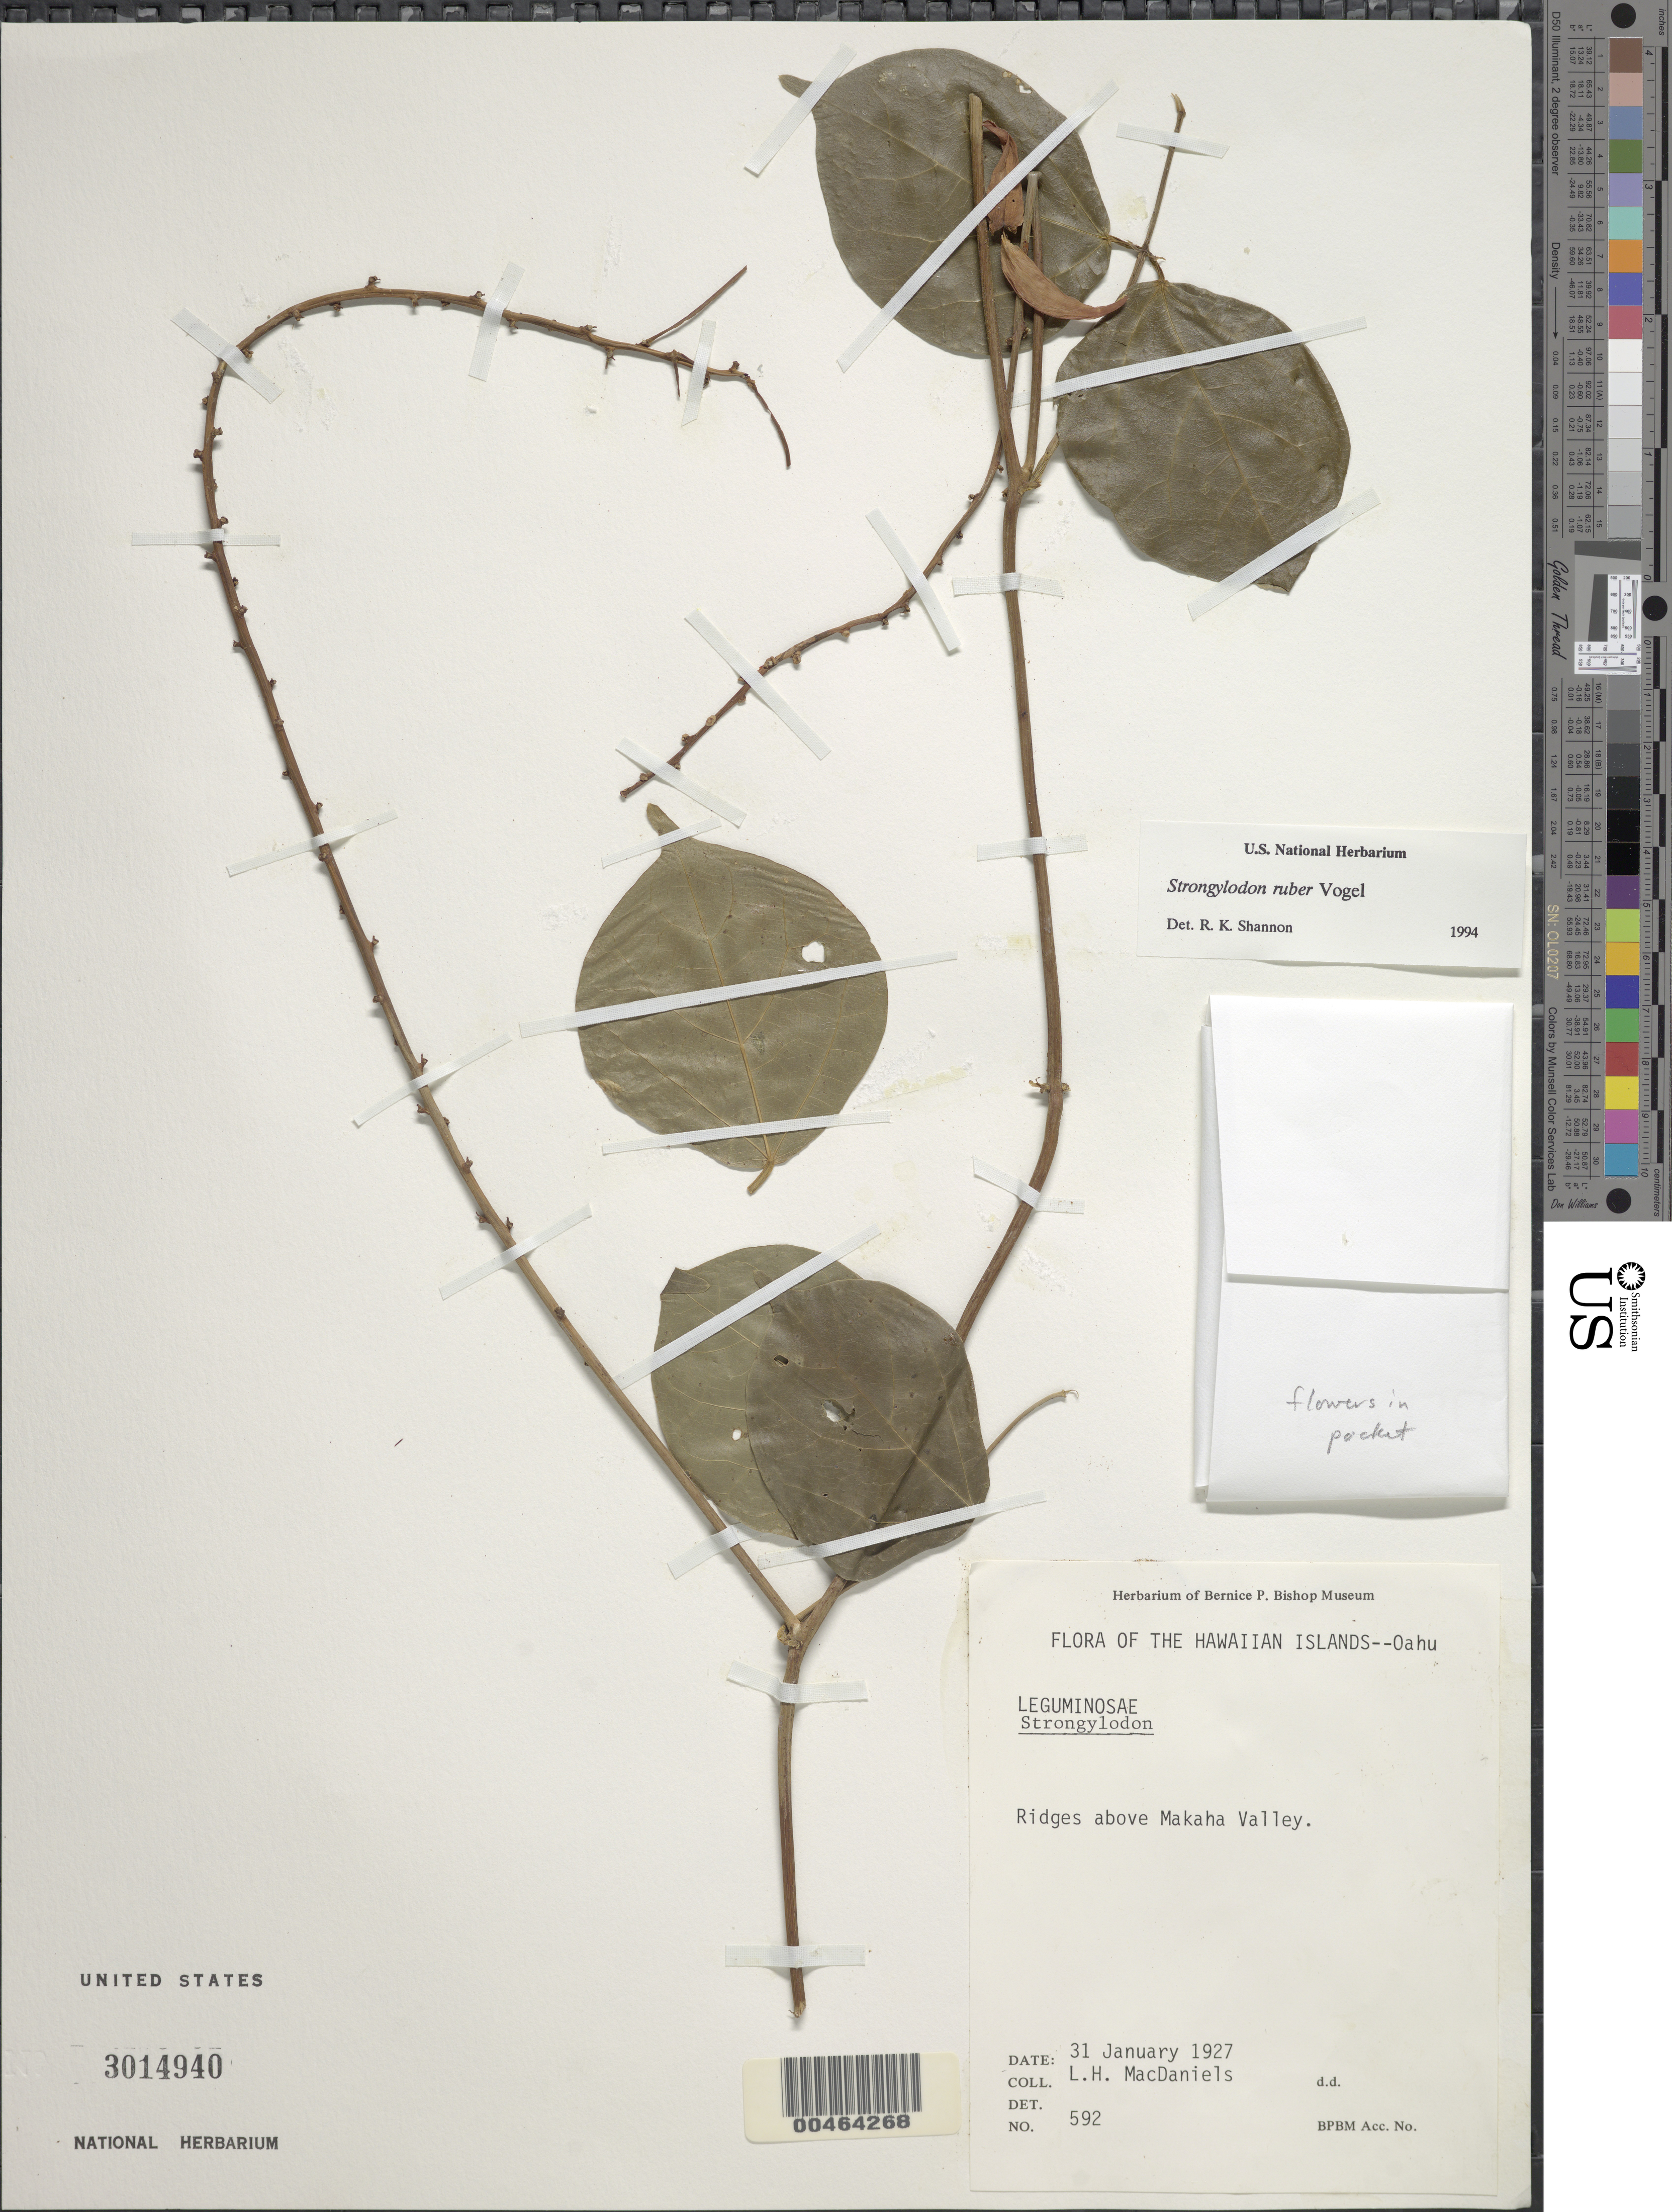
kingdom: Plantae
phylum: Tracheophyta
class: Magnoliopsida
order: Fabales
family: Fabaceae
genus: Strongylodon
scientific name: Strongylodon ruber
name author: Vogel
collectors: L. MacDaniels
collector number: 592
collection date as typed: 31 Jan 1927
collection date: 1927-01-31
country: United States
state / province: Hawaii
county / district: Honolulu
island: Oahu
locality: Ridges above Makaha Valley.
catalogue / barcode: US 3014940